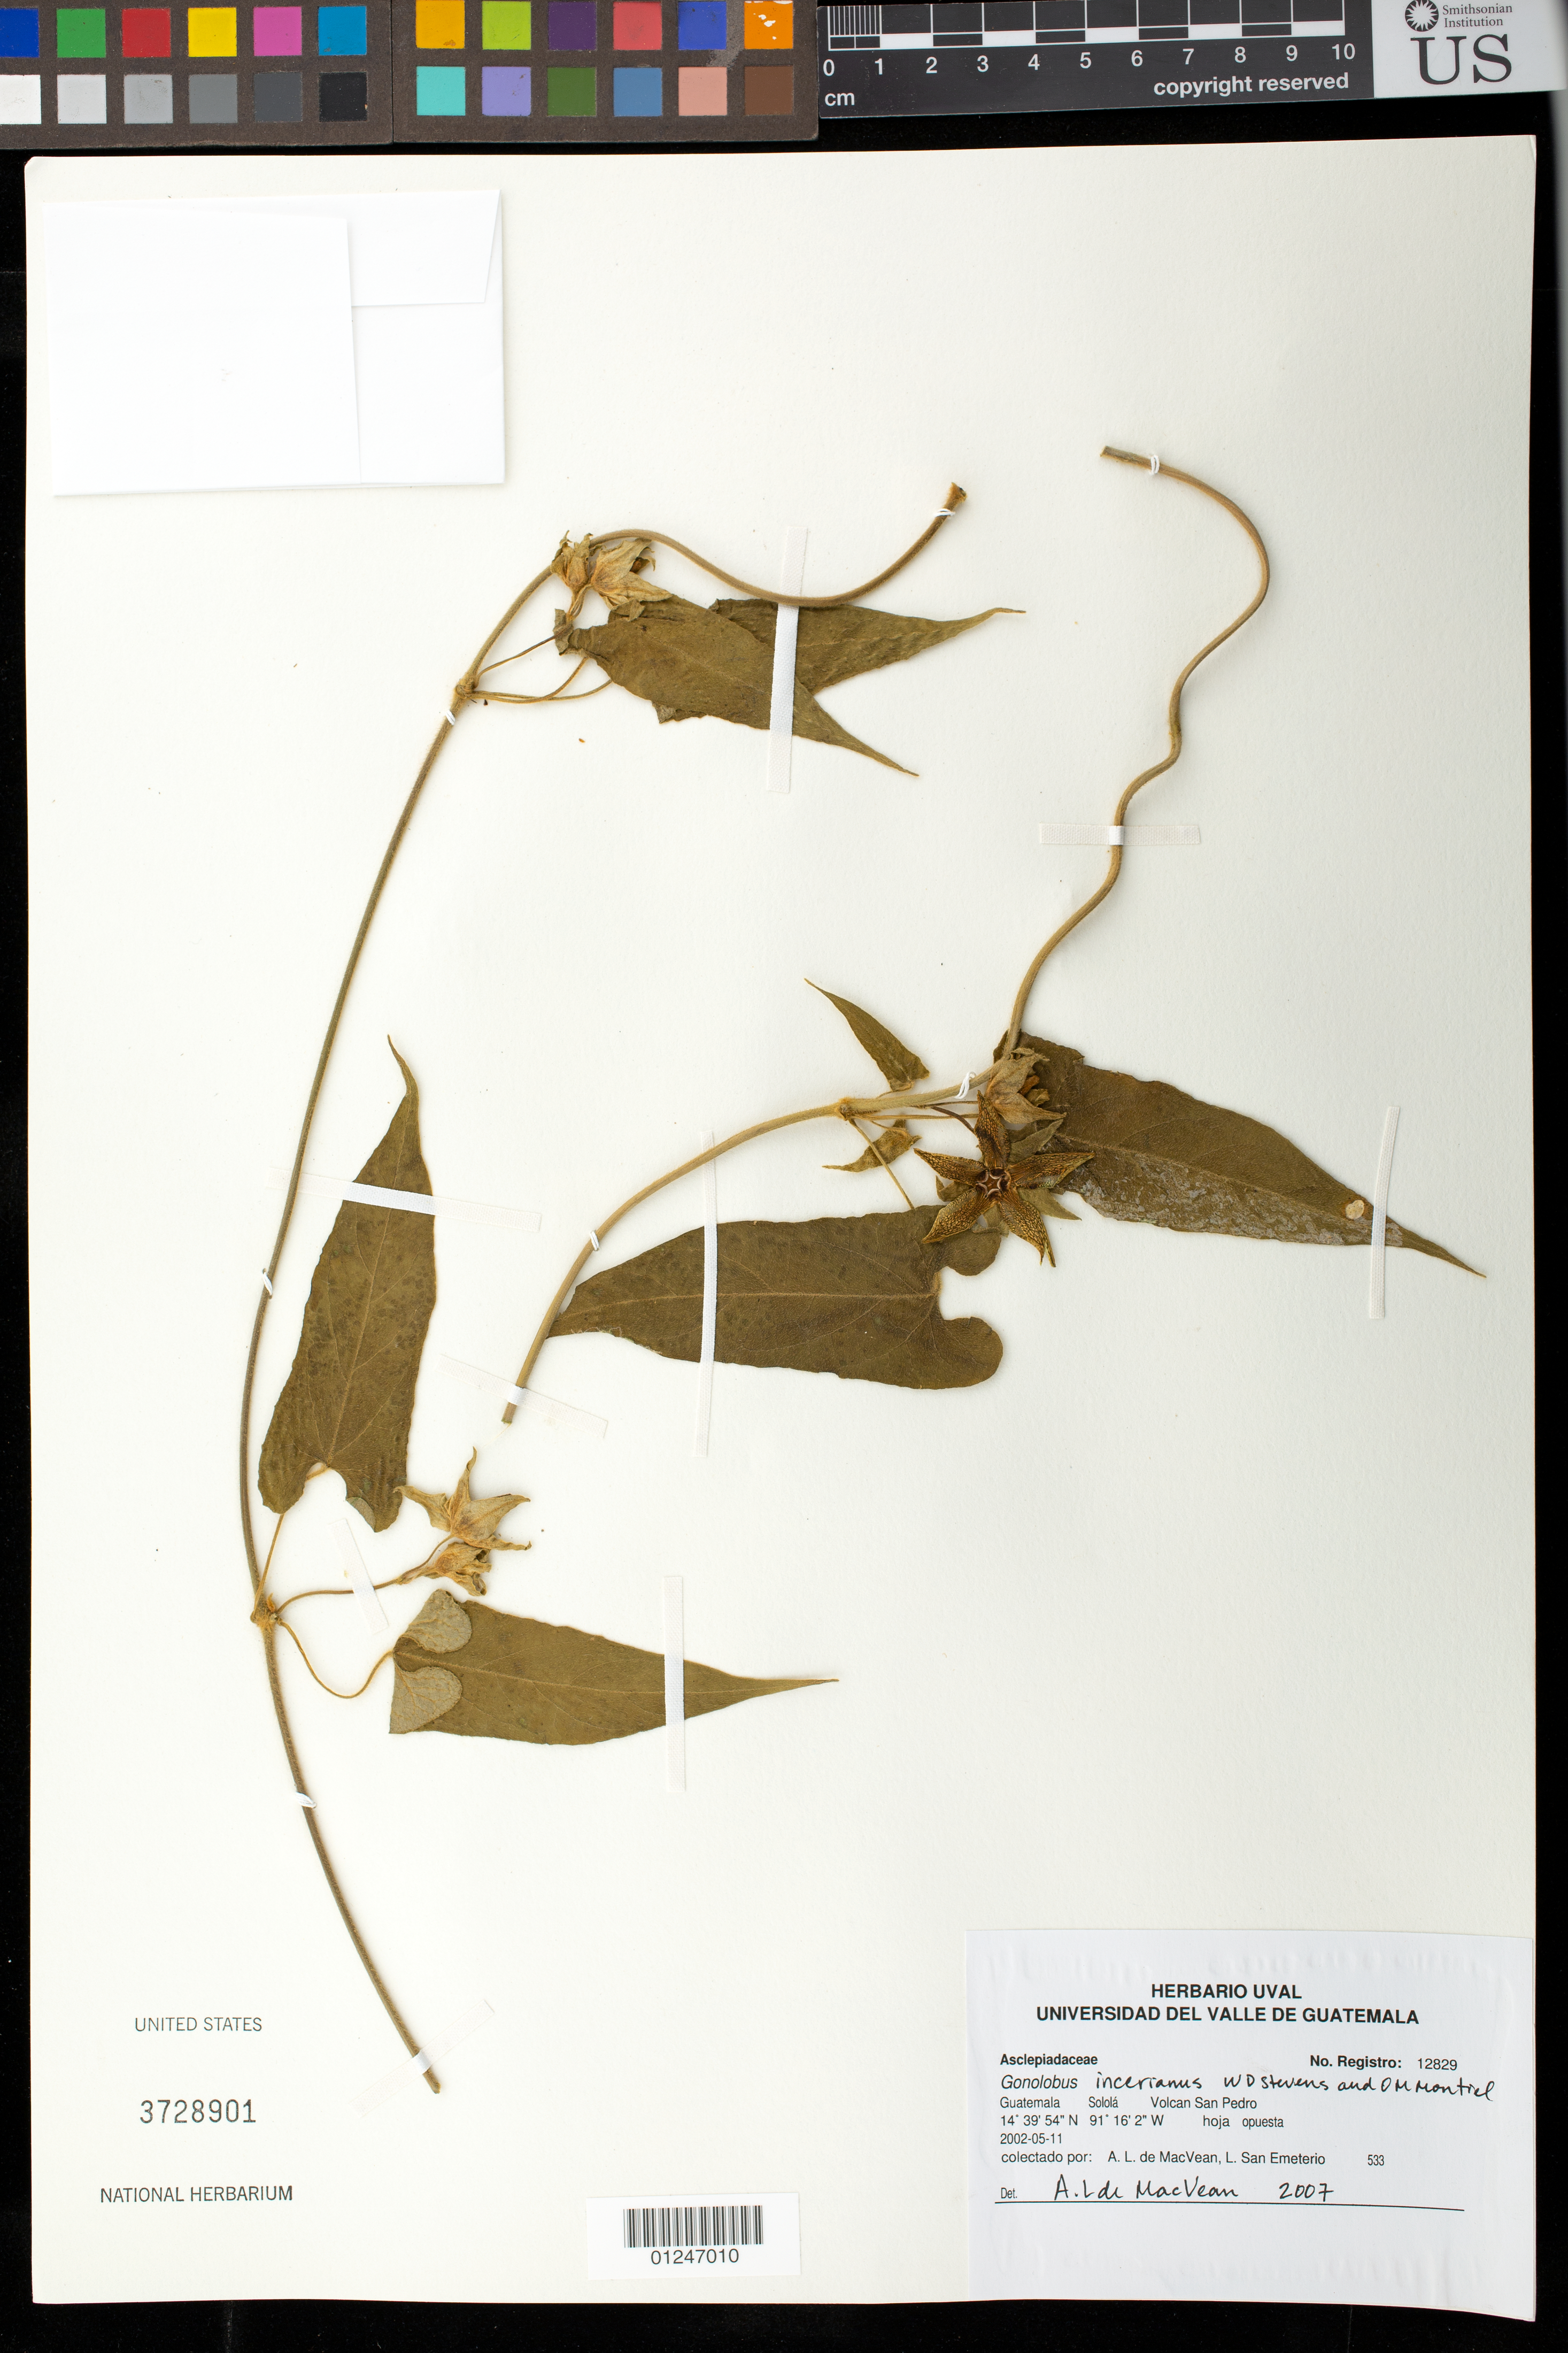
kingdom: Plantae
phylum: Tracheophyta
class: Magnoliopsida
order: Gentianales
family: Apocynaceae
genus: Gonolobus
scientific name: Gonolobus incerianus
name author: W.D. Stevens & Montiel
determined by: MacVean, AnaLu de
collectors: A. MacVean & L. San Emeterio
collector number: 533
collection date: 2001-05-11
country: Guatemala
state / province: Sololá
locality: Volcan San Pedro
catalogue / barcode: US 3728901